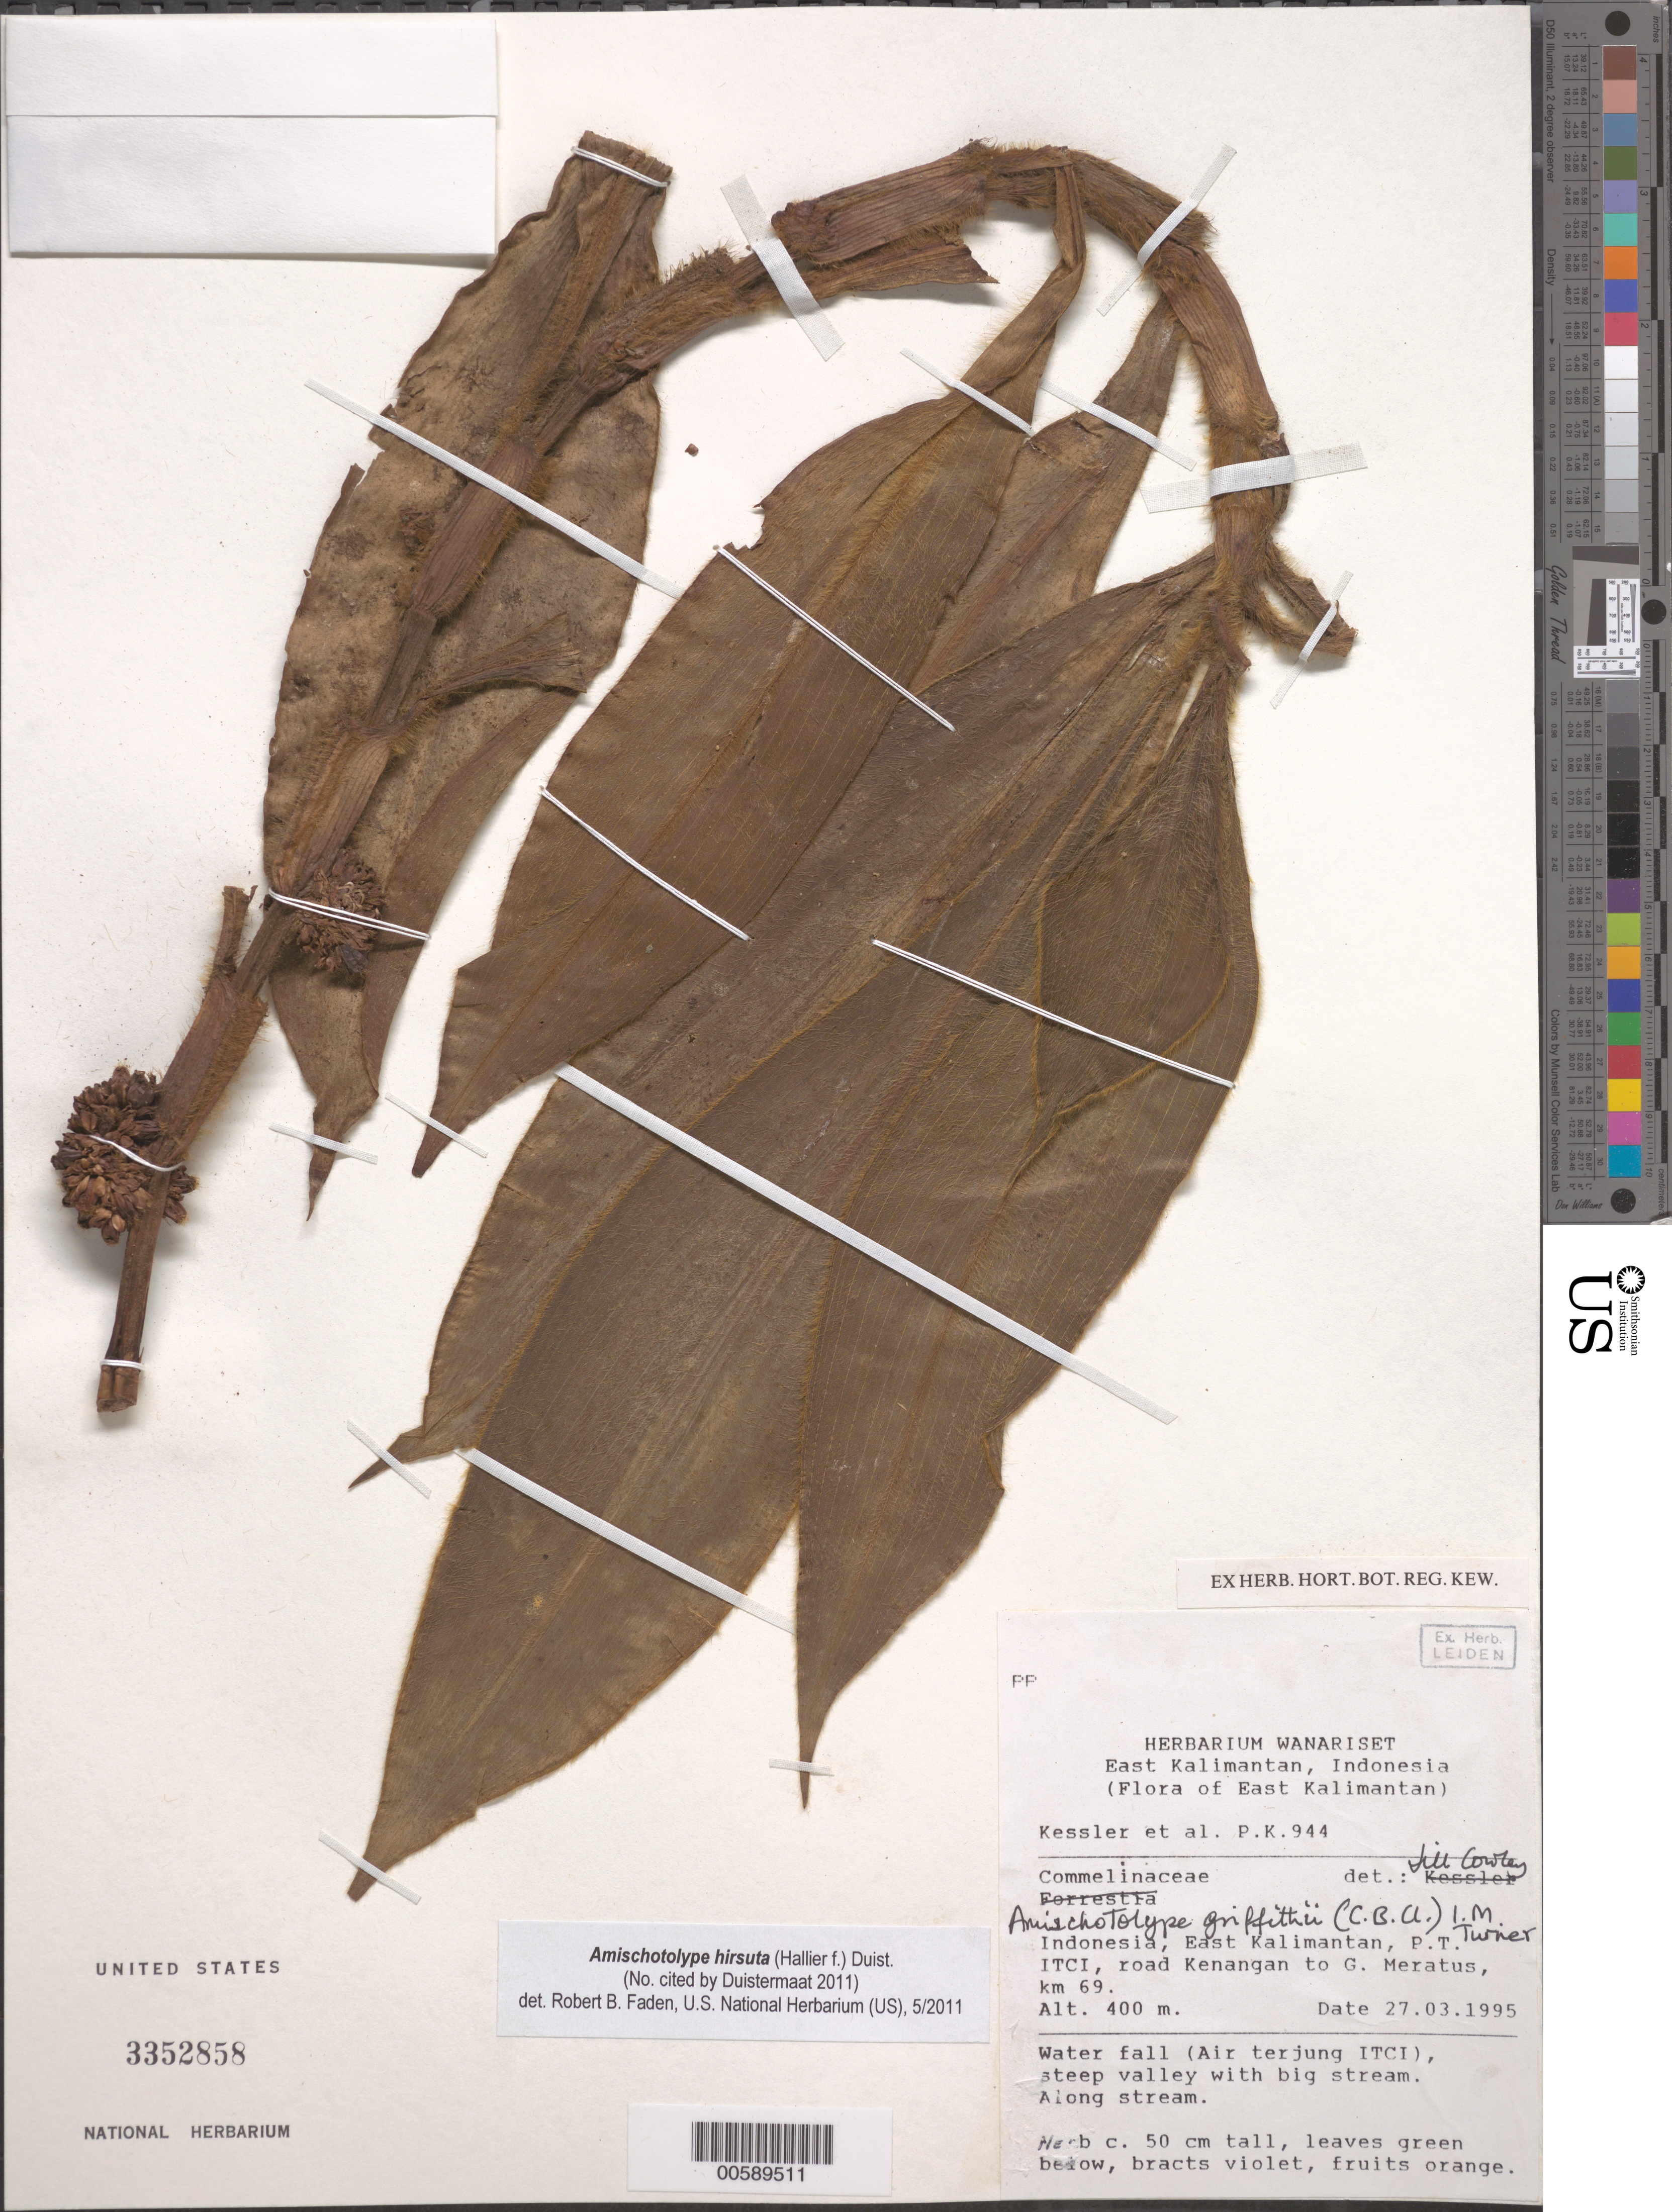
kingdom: Plantae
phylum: Tracheophyta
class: Liliopsida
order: Commelinales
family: Commelinaceae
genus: Amischotolype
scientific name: Amischotolype hirsuta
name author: (Hallier f.) Duist.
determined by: Faden, Robert B., (US), Smithsonian Institution - National Museum of Natural History (UNITED STATES)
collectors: -- Kessler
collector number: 944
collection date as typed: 27 Mar 1995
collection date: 1995-03-27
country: Indonesia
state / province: Kalimantan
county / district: Kalimantan Timur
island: Borneo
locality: Road kenangant to g. meratus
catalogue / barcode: US 3352858